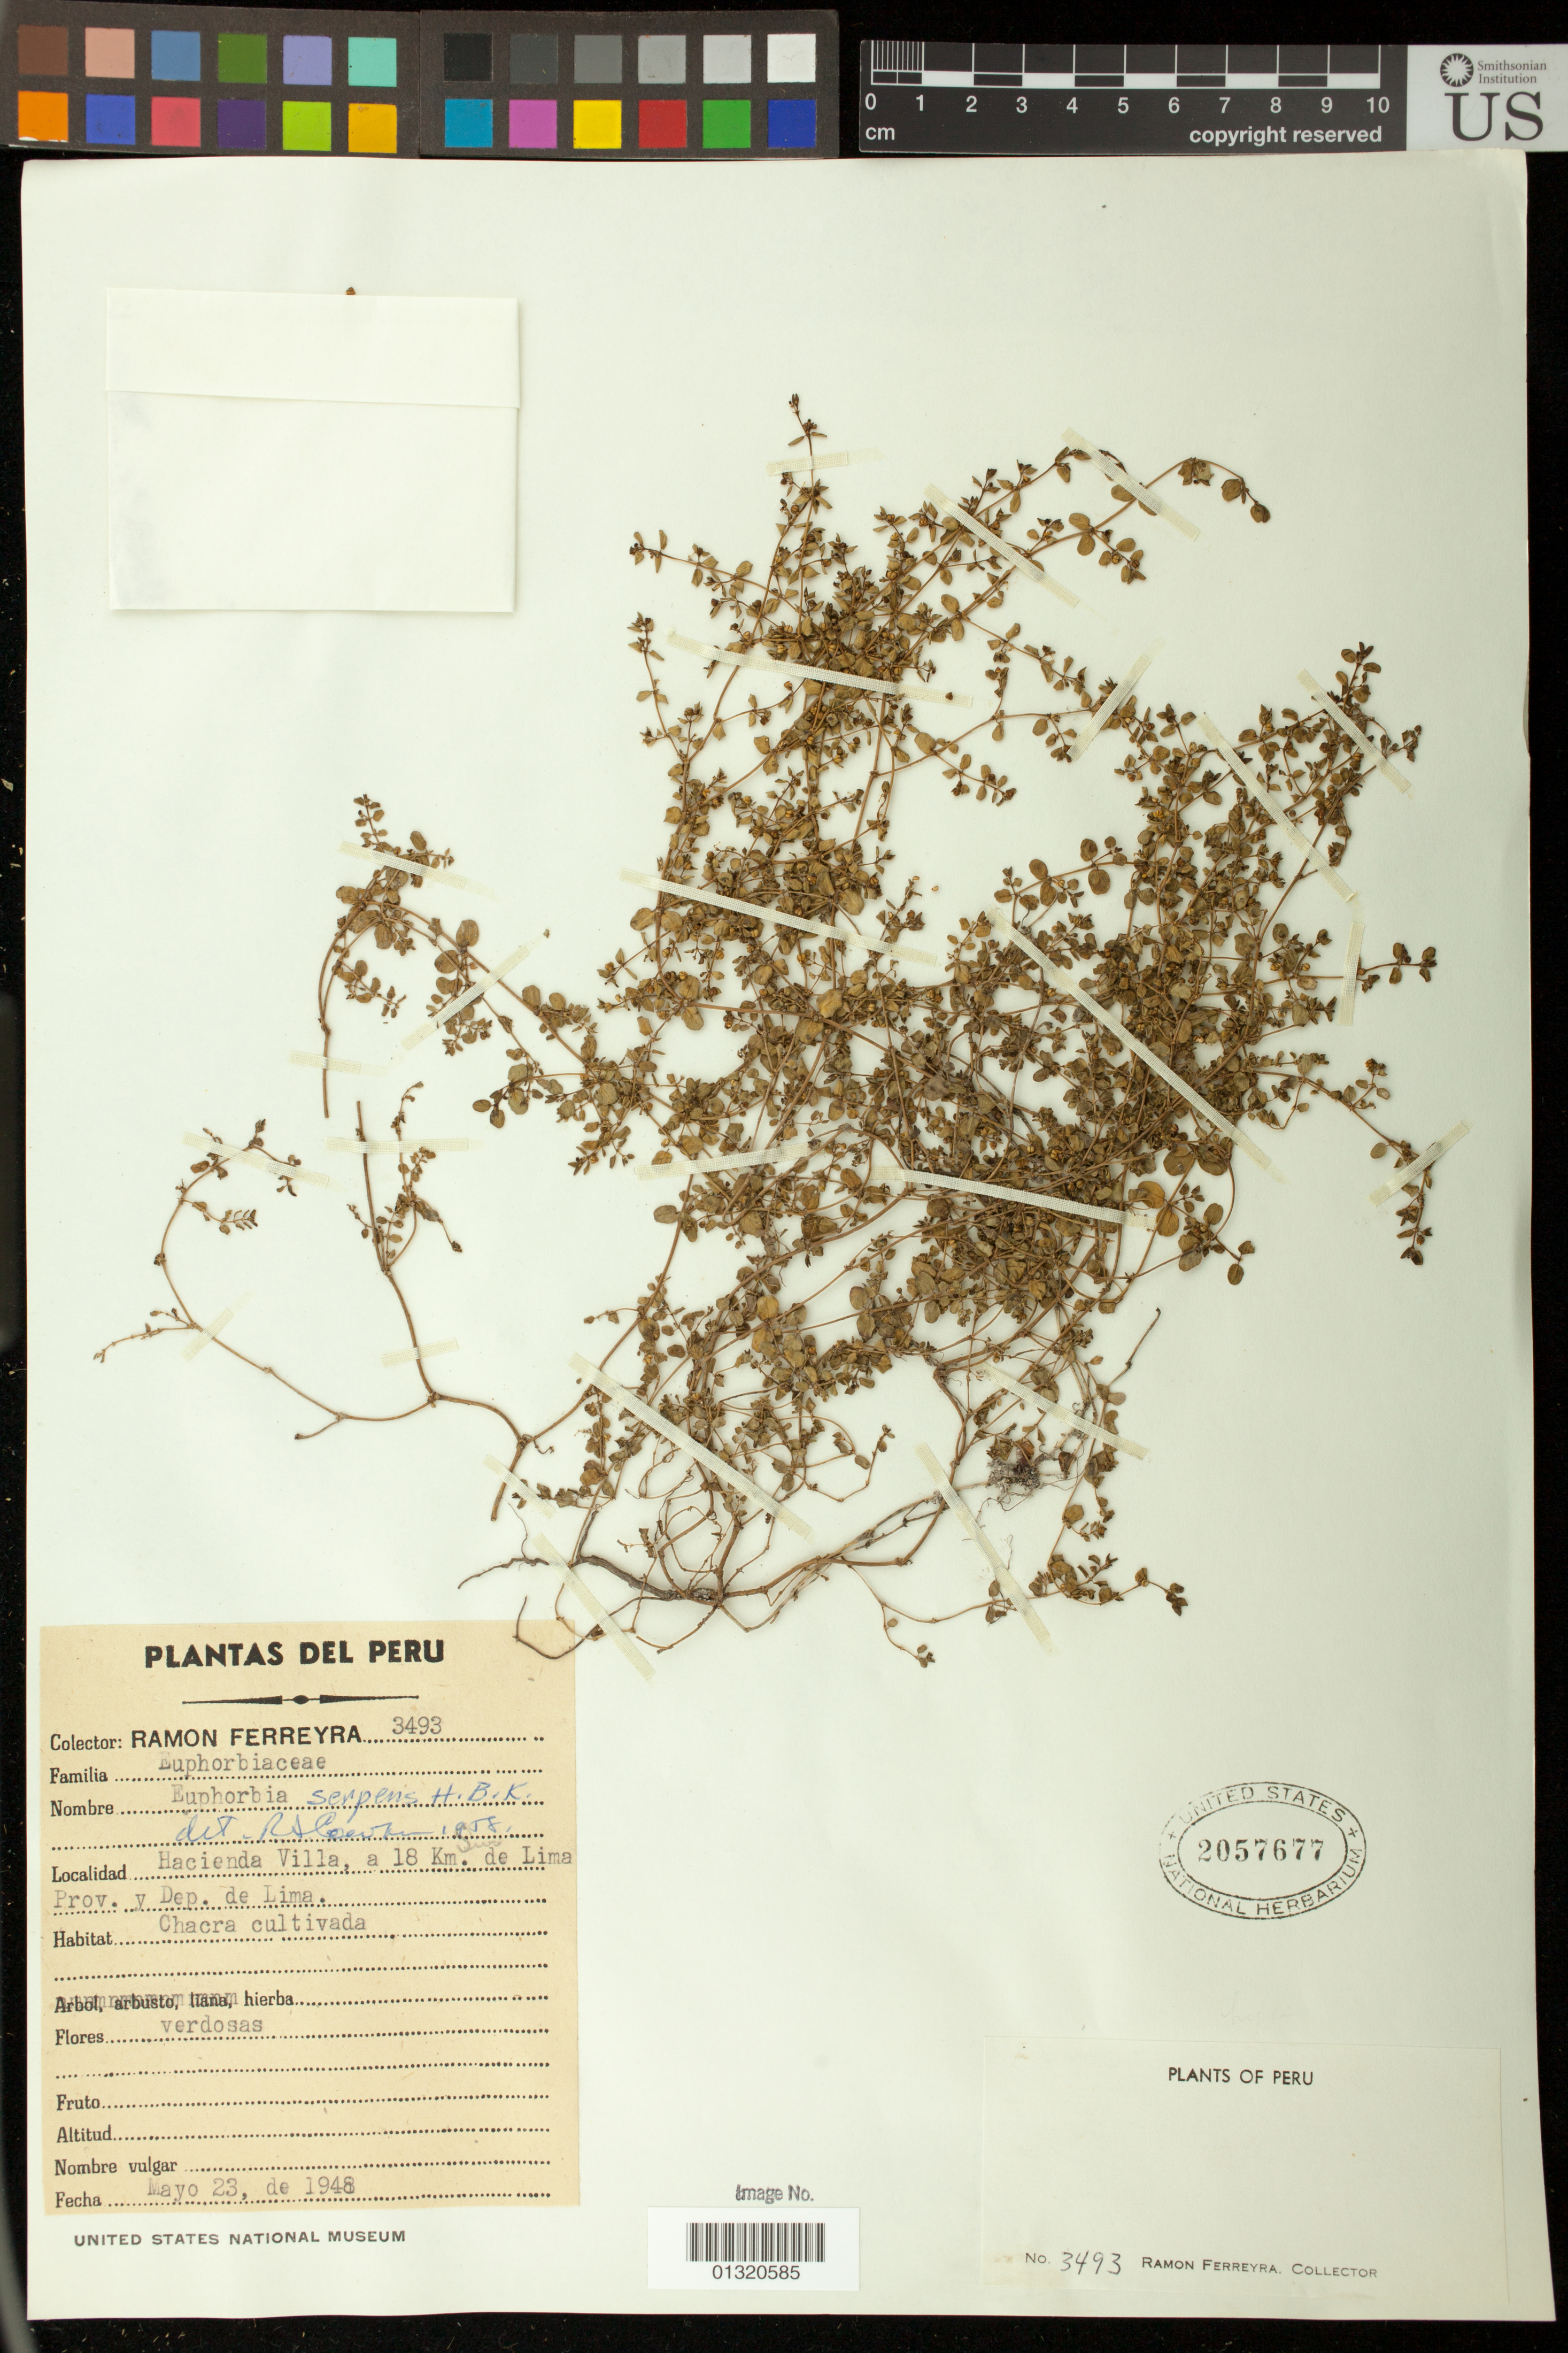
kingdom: Plantae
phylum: Tracheophyta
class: Magnoliopsida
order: Malpighiales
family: Euphorbiaceae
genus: Euphorbia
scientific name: Euphorbia serpens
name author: Kunth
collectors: R. A. Ferreyra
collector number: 3493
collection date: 1948-05-23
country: Peru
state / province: Lima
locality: Hacienda Villa, a 18km de Lima Prov.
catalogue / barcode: US 2057677